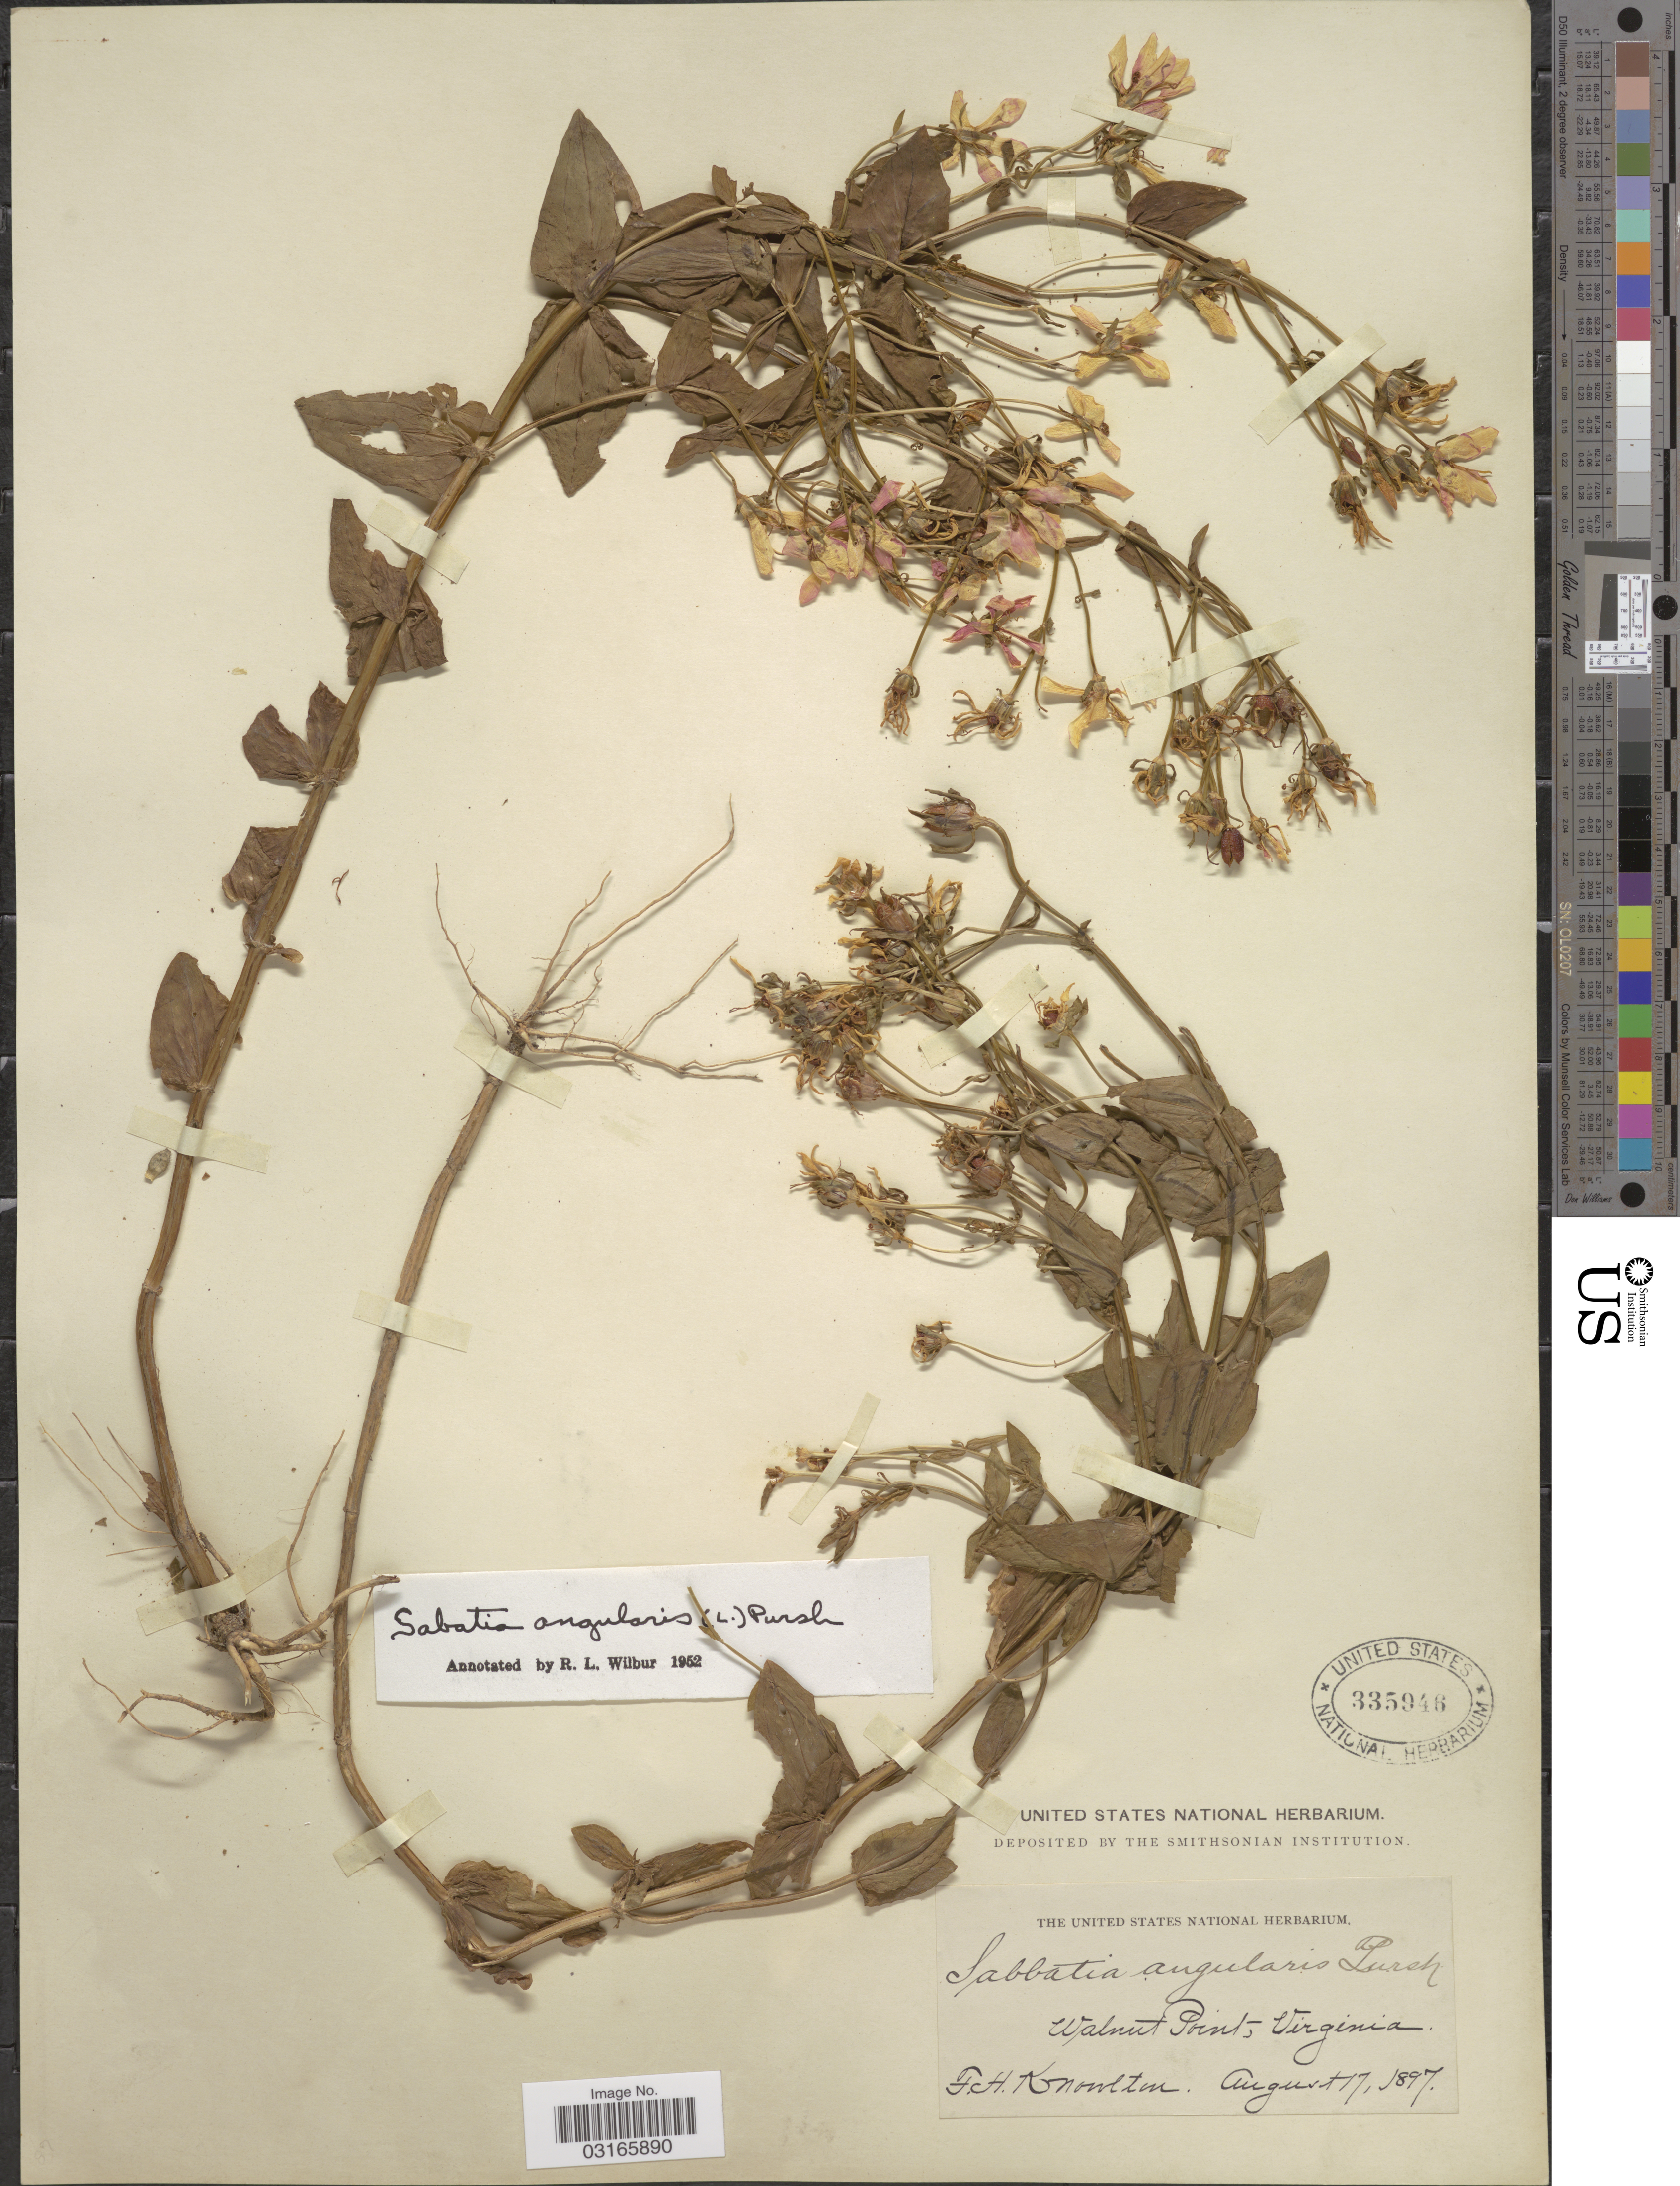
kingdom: Plantae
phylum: Tracheophyta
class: Magnoliopsida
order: Gentianales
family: Gentianaceae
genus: Sabatia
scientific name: Sabatia angularis (L.) Pursh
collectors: F. H. Knowlton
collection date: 1897-08-17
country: United States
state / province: Virginia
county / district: Northumberland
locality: Walnut Point, Virginia.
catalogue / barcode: US 335946